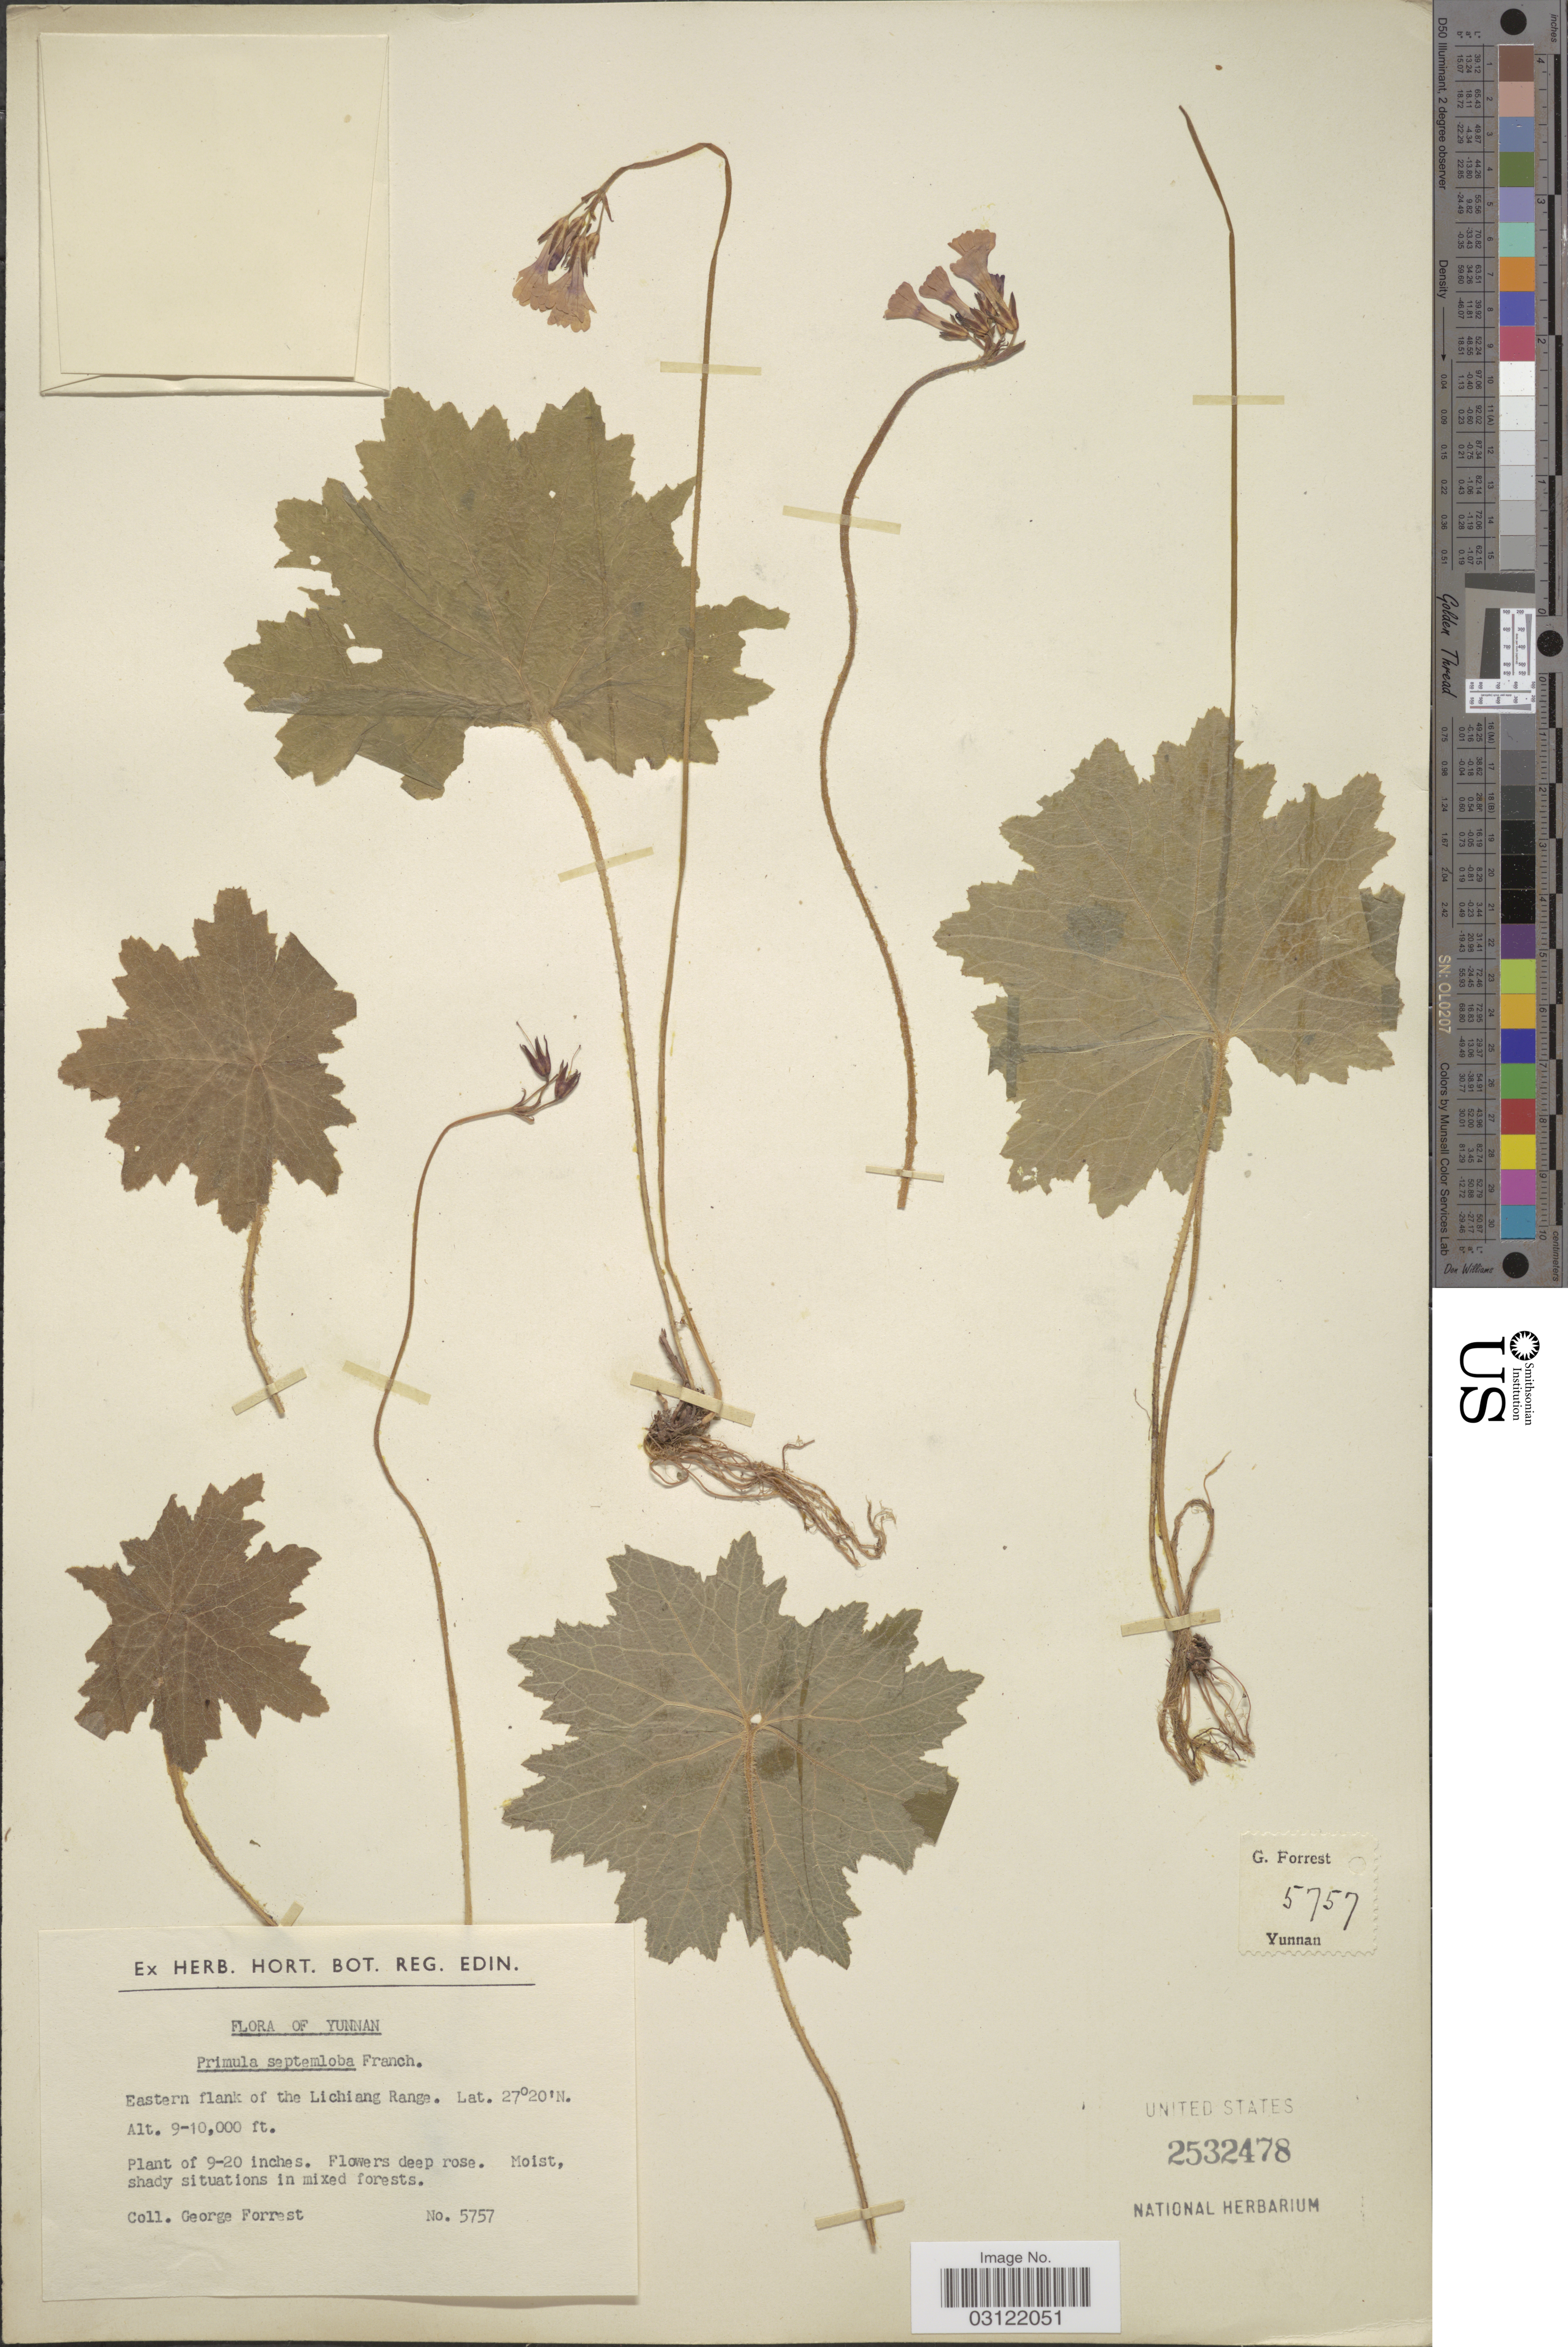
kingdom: Plantae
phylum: Tracheophyta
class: Magnoliopsida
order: Ericales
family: Primulaceae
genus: Primula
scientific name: Primula septemloba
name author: Franch.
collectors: G. Forrest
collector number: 5757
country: China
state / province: Yunnan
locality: Eastern flank of the Lichiang Range.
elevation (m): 2743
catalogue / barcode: US 2532478